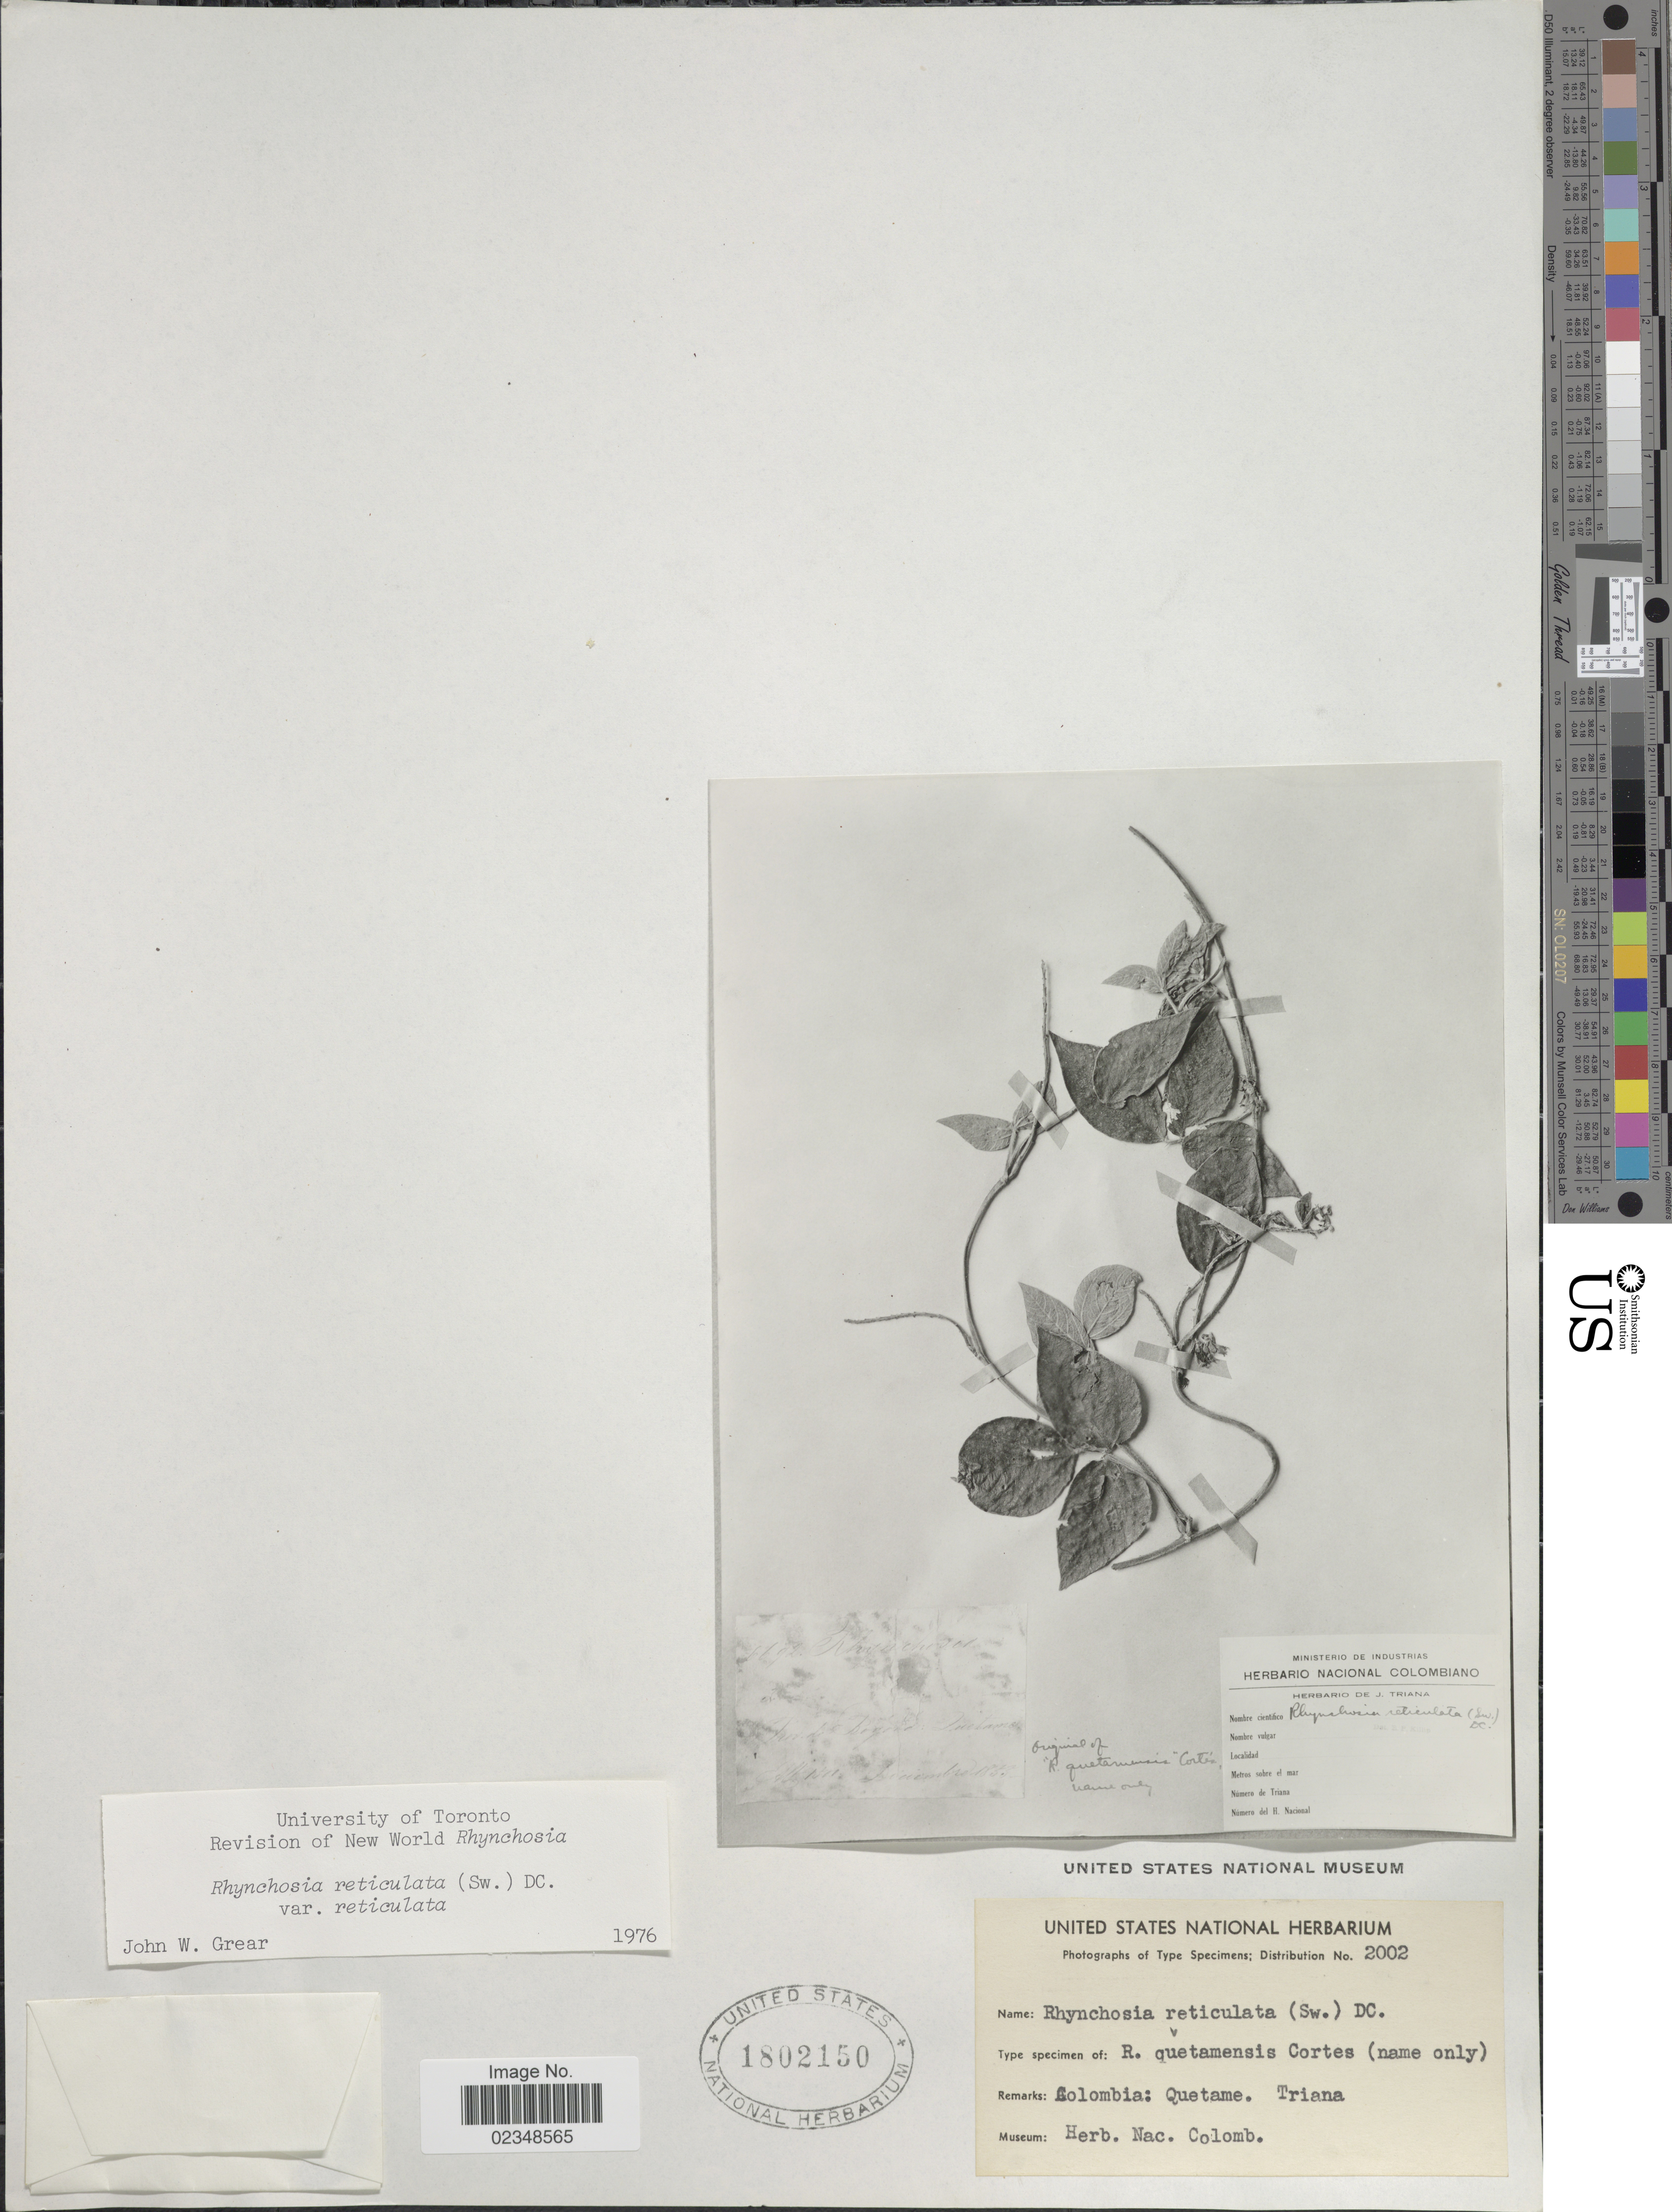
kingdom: Plantae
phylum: Tracheophyta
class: Magnoliopsida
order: Fabales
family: Fabaceae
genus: Rhynchosia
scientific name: Rhynchosia reticulata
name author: (Sw.) DC.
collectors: Ex herb. De J. Triana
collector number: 2002?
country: Colombia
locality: Quetame. Triana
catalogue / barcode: US 1802150